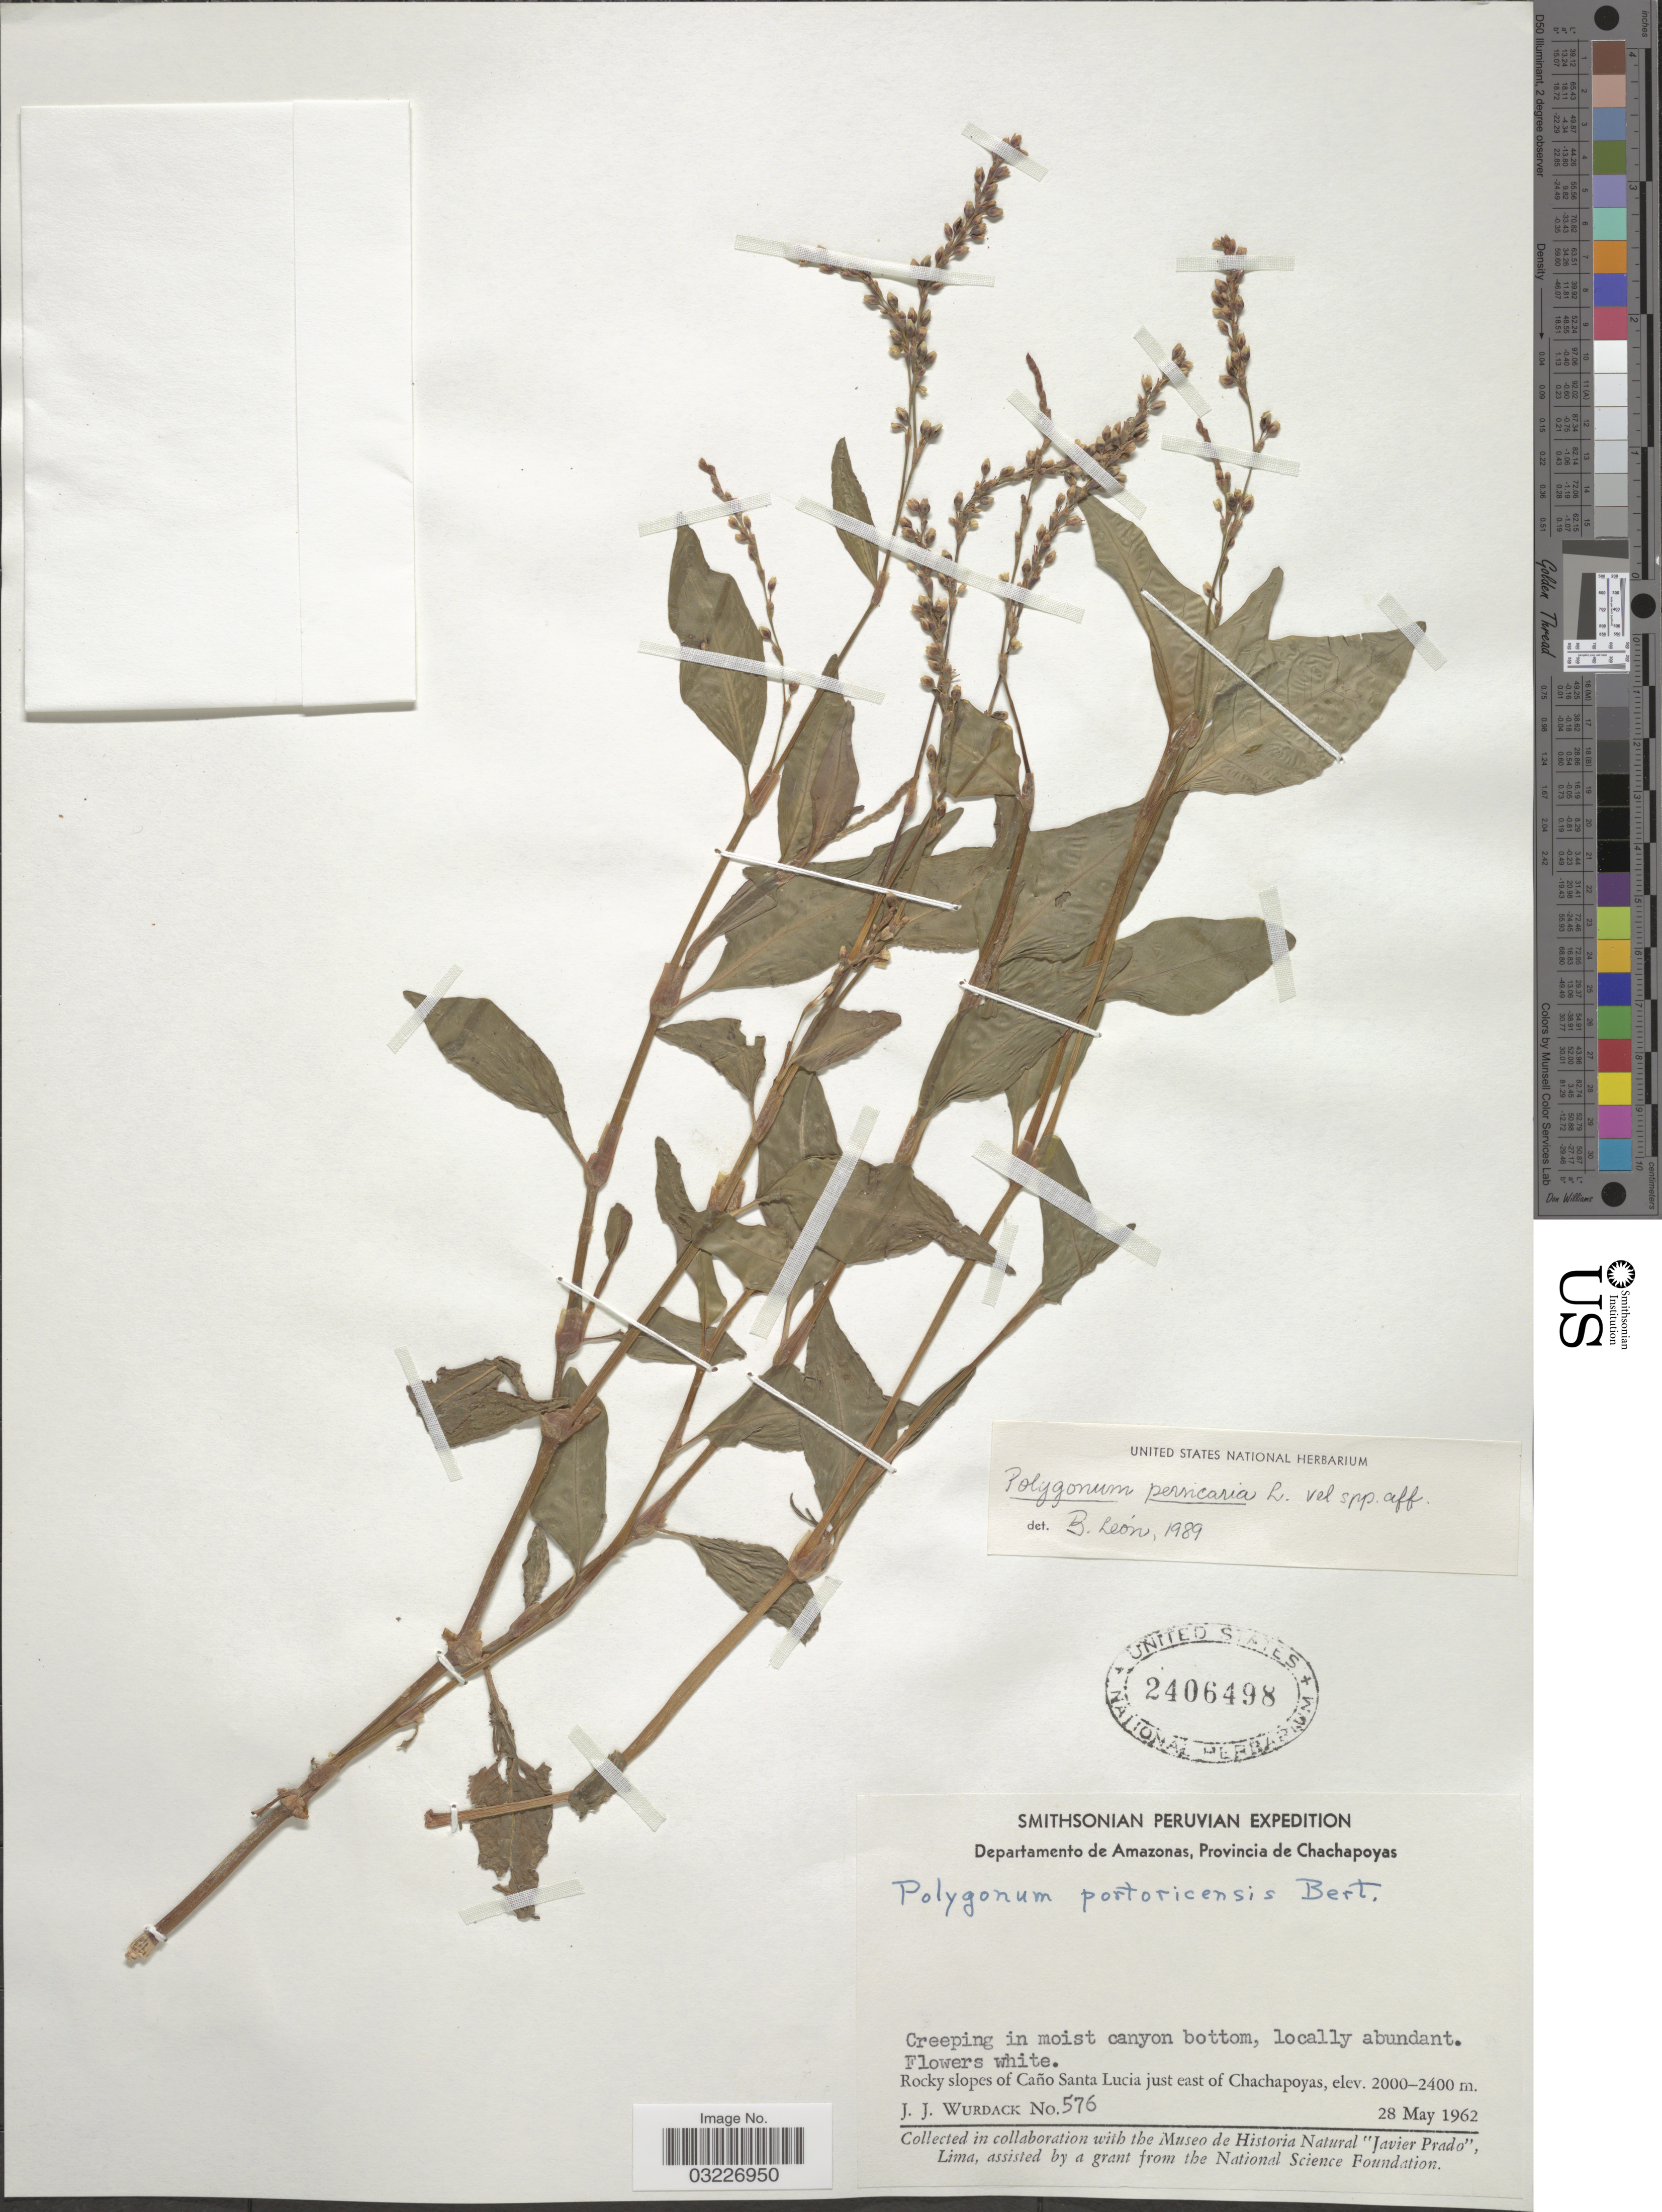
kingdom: Plantae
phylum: Tracheophyta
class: Magnoliopsida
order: Caryophyllales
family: Polygonaceae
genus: Polygonum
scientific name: Polygonum persicaria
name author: L.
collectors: J. J. Wurdack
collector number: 576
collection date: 1962-05-28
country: Peru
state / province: Amazonas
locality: Departamento de Amazonas, Provincia de Chachapoyas, Rocky slopes of Caño Santa Lucia just east of Chachapoyas.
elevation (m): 2000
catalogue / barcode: US 2406498